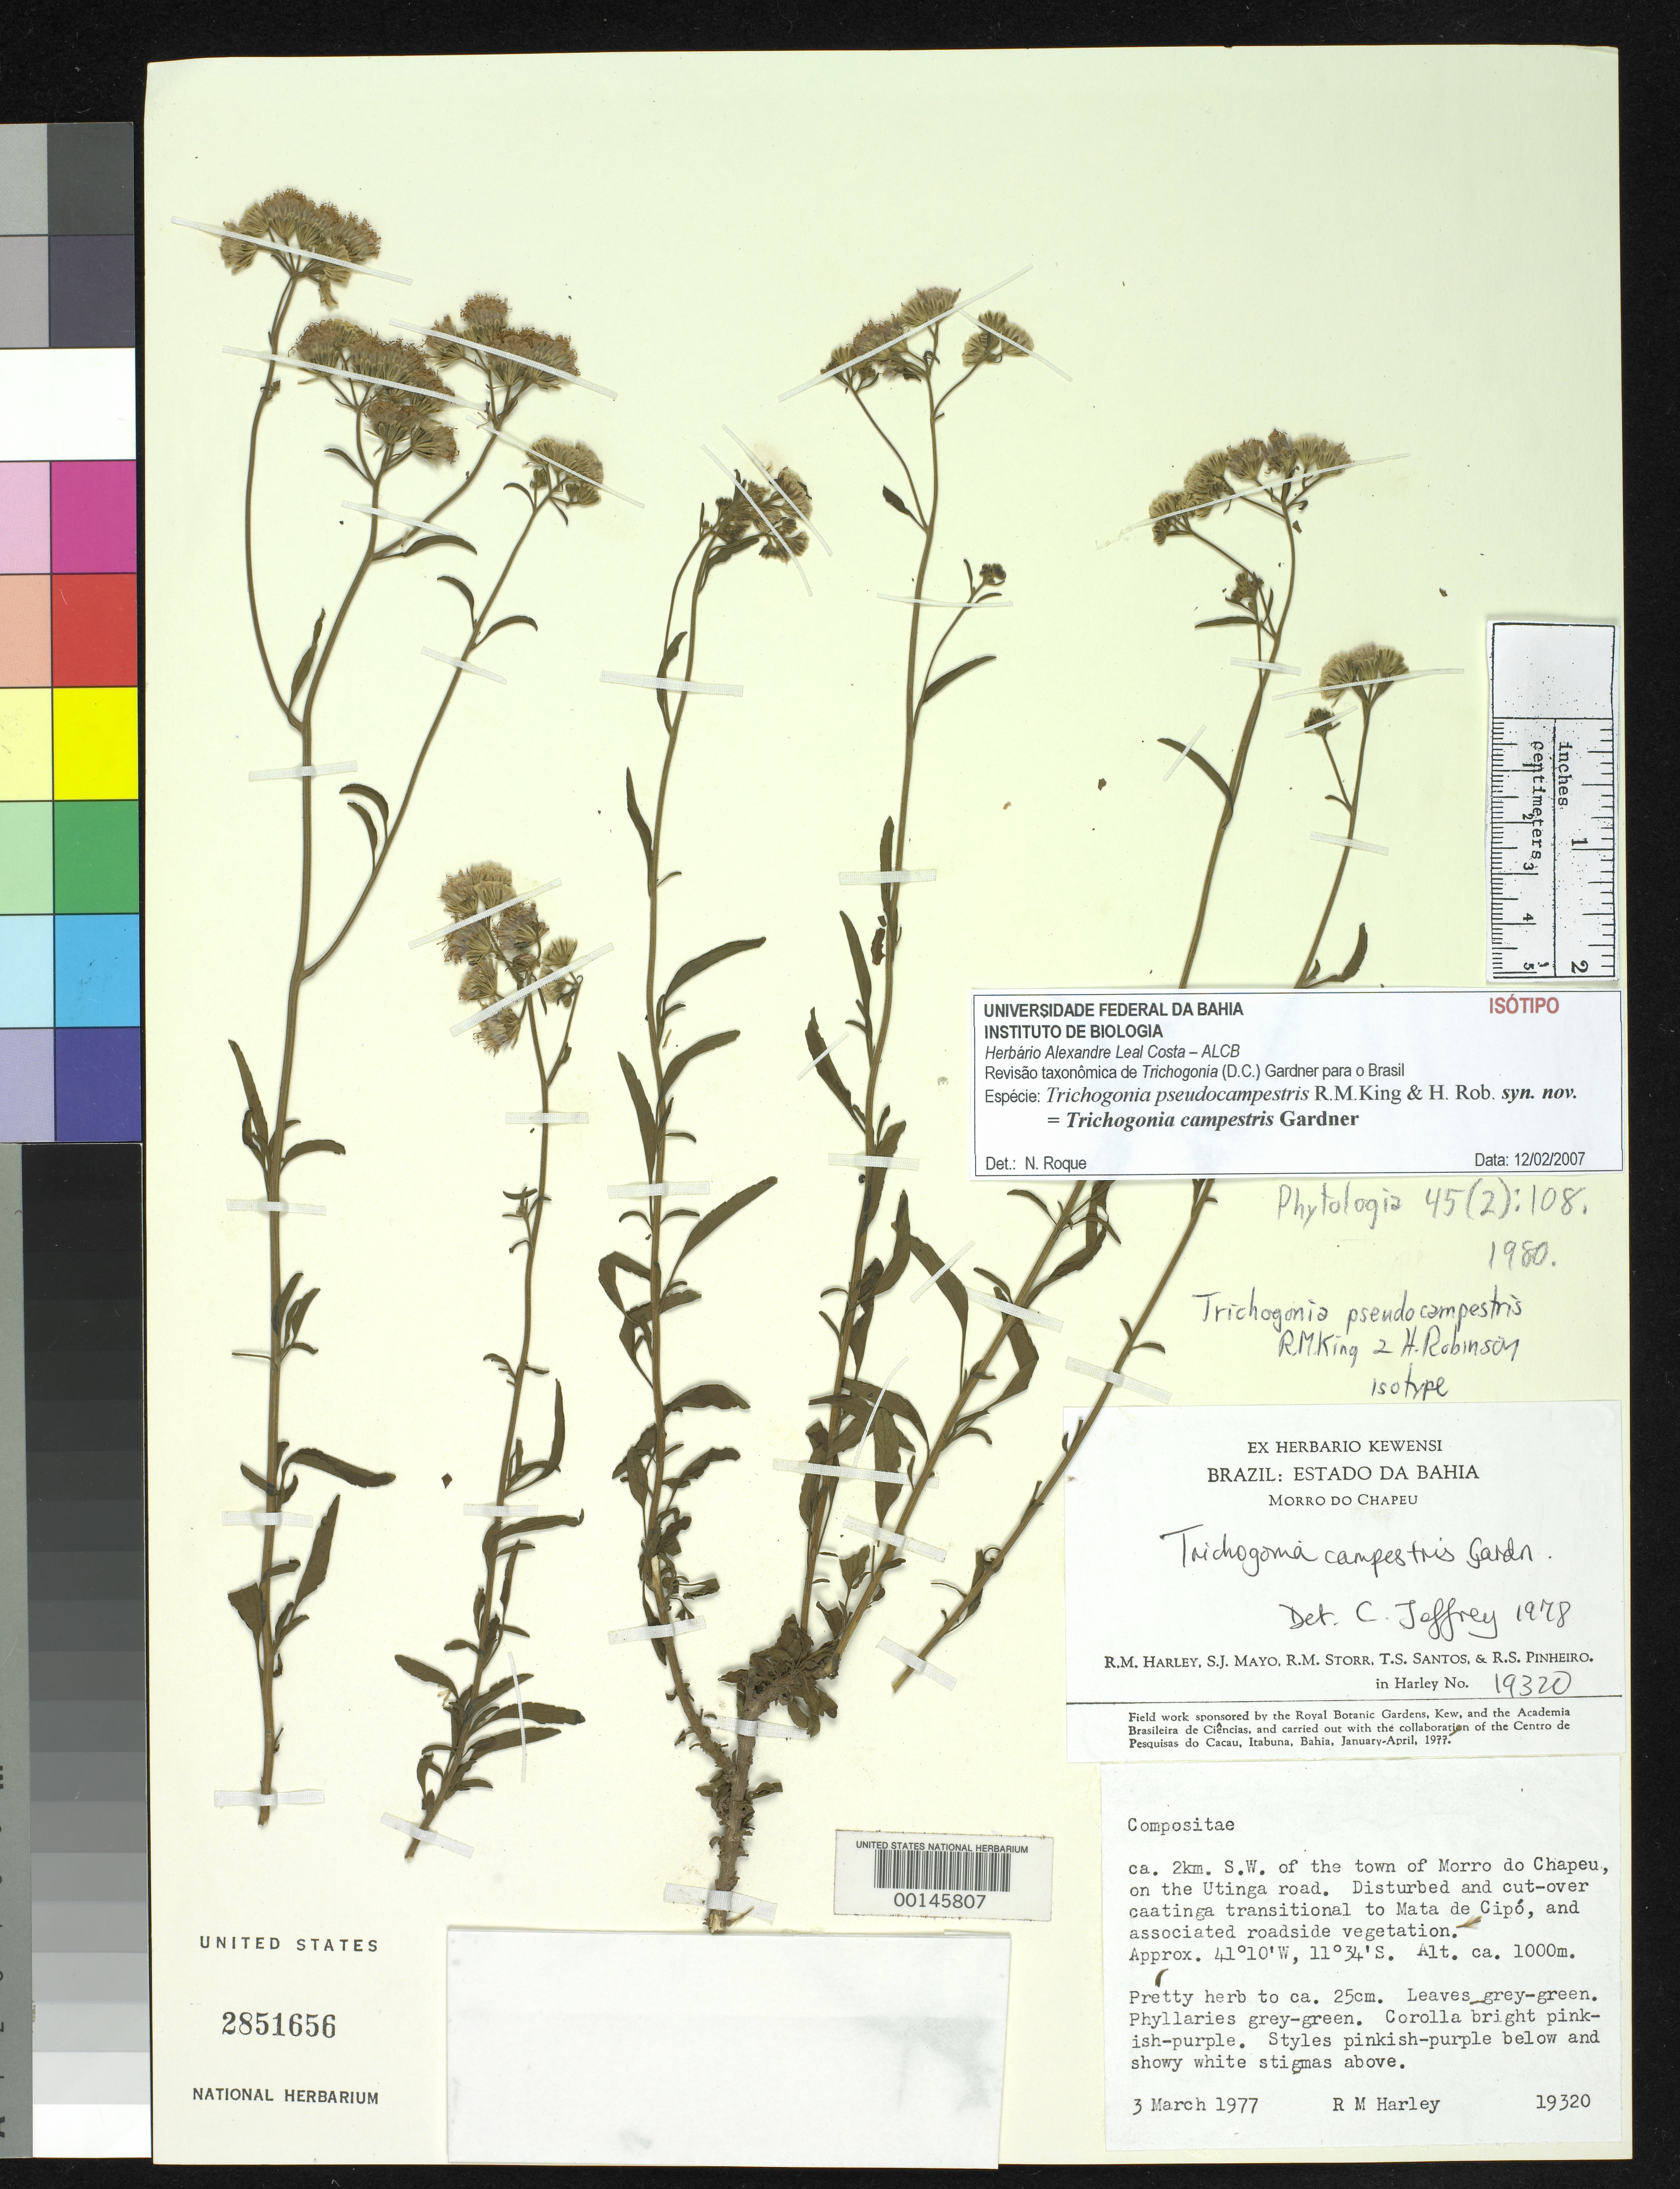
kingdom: Plantae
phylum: Tracheophyta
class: Magnoliopsida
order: Asterales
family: Asteraceae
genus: Trichogonia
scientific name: Trichogonia pseudocampestris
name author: R.M. King & H. Rob.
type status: Isotype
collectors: R. M. Harley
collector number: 19320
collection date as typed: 03 Mar 1977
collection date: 1977-03-03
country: Brazil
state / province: Bahia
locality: SW of Morro do Chapeu (town) Utinga road.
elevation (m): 1000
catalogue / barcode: US 2851656